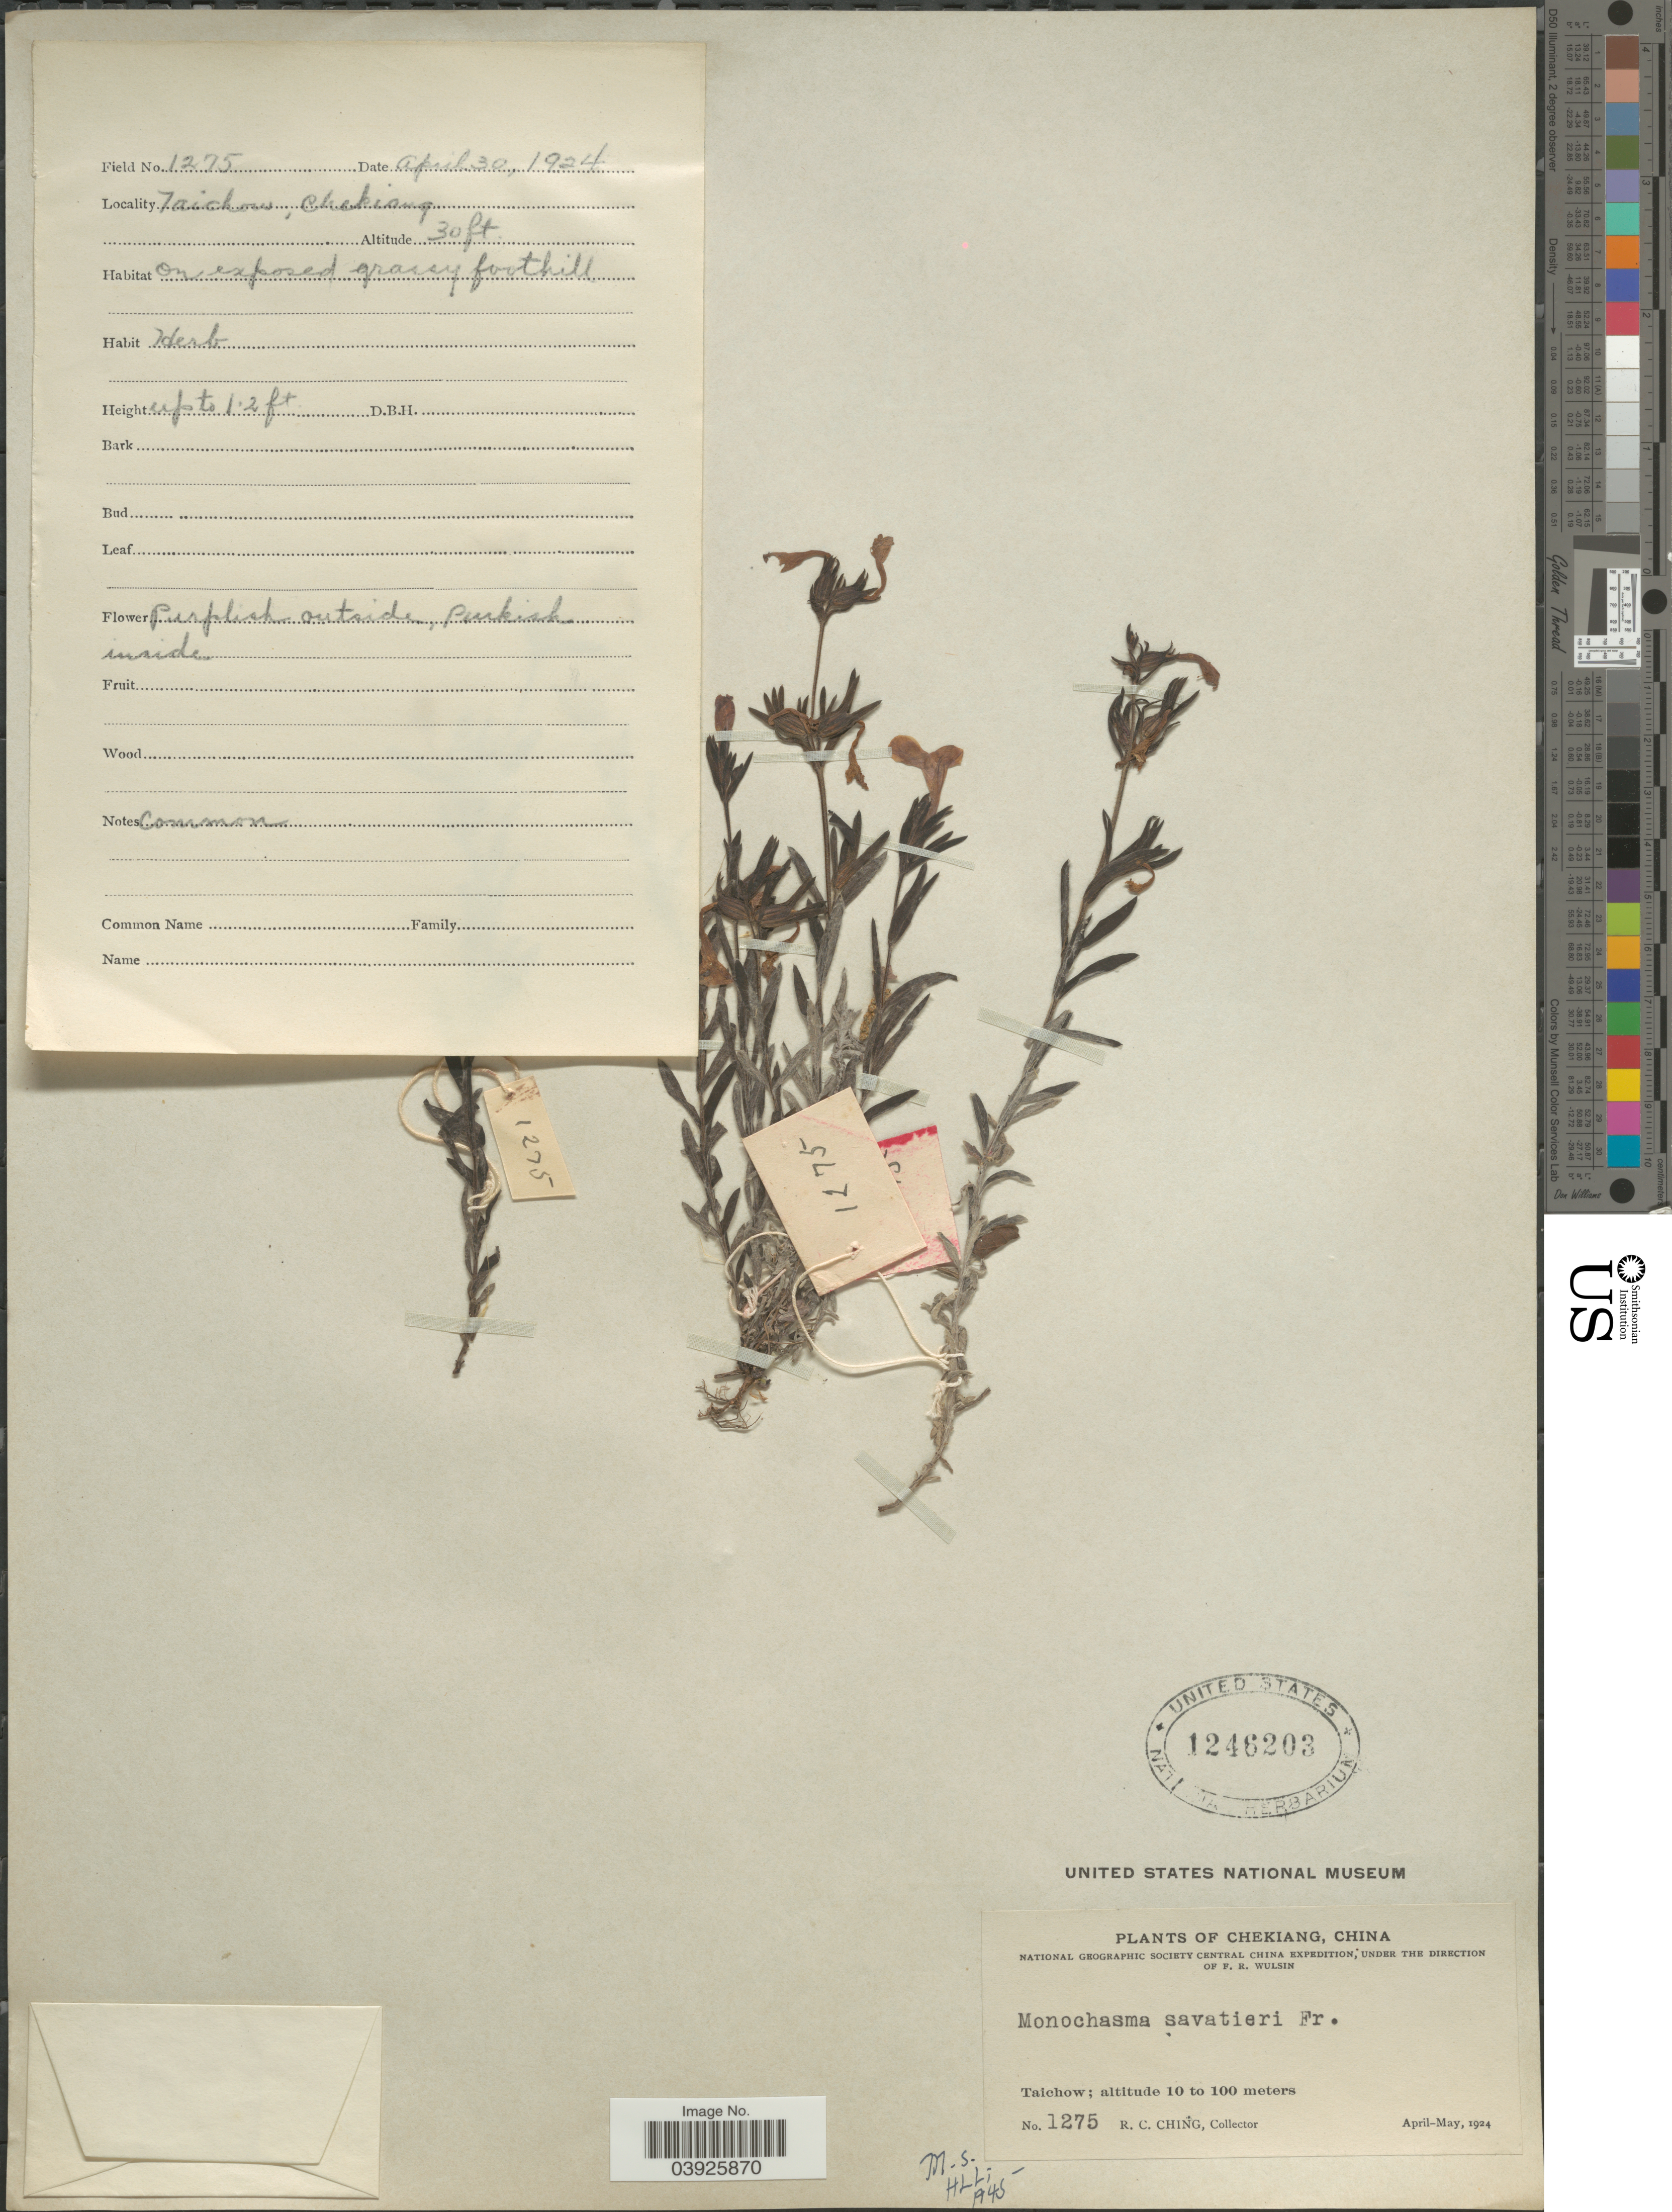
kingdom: Plantae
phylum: Tracheophyta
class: Magnoliopsida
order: Lamiales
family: Orobanchaceae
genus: Monochasma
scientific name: Monochasma savatieri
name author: Franch. ex Maxim.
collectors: R. C. Ching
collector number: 1275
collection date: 1924-04-30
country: China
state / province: Zhejiang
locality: Chekiang. Taichow. On exposed grassy foothill.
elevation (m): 9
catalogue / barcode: US 1246203